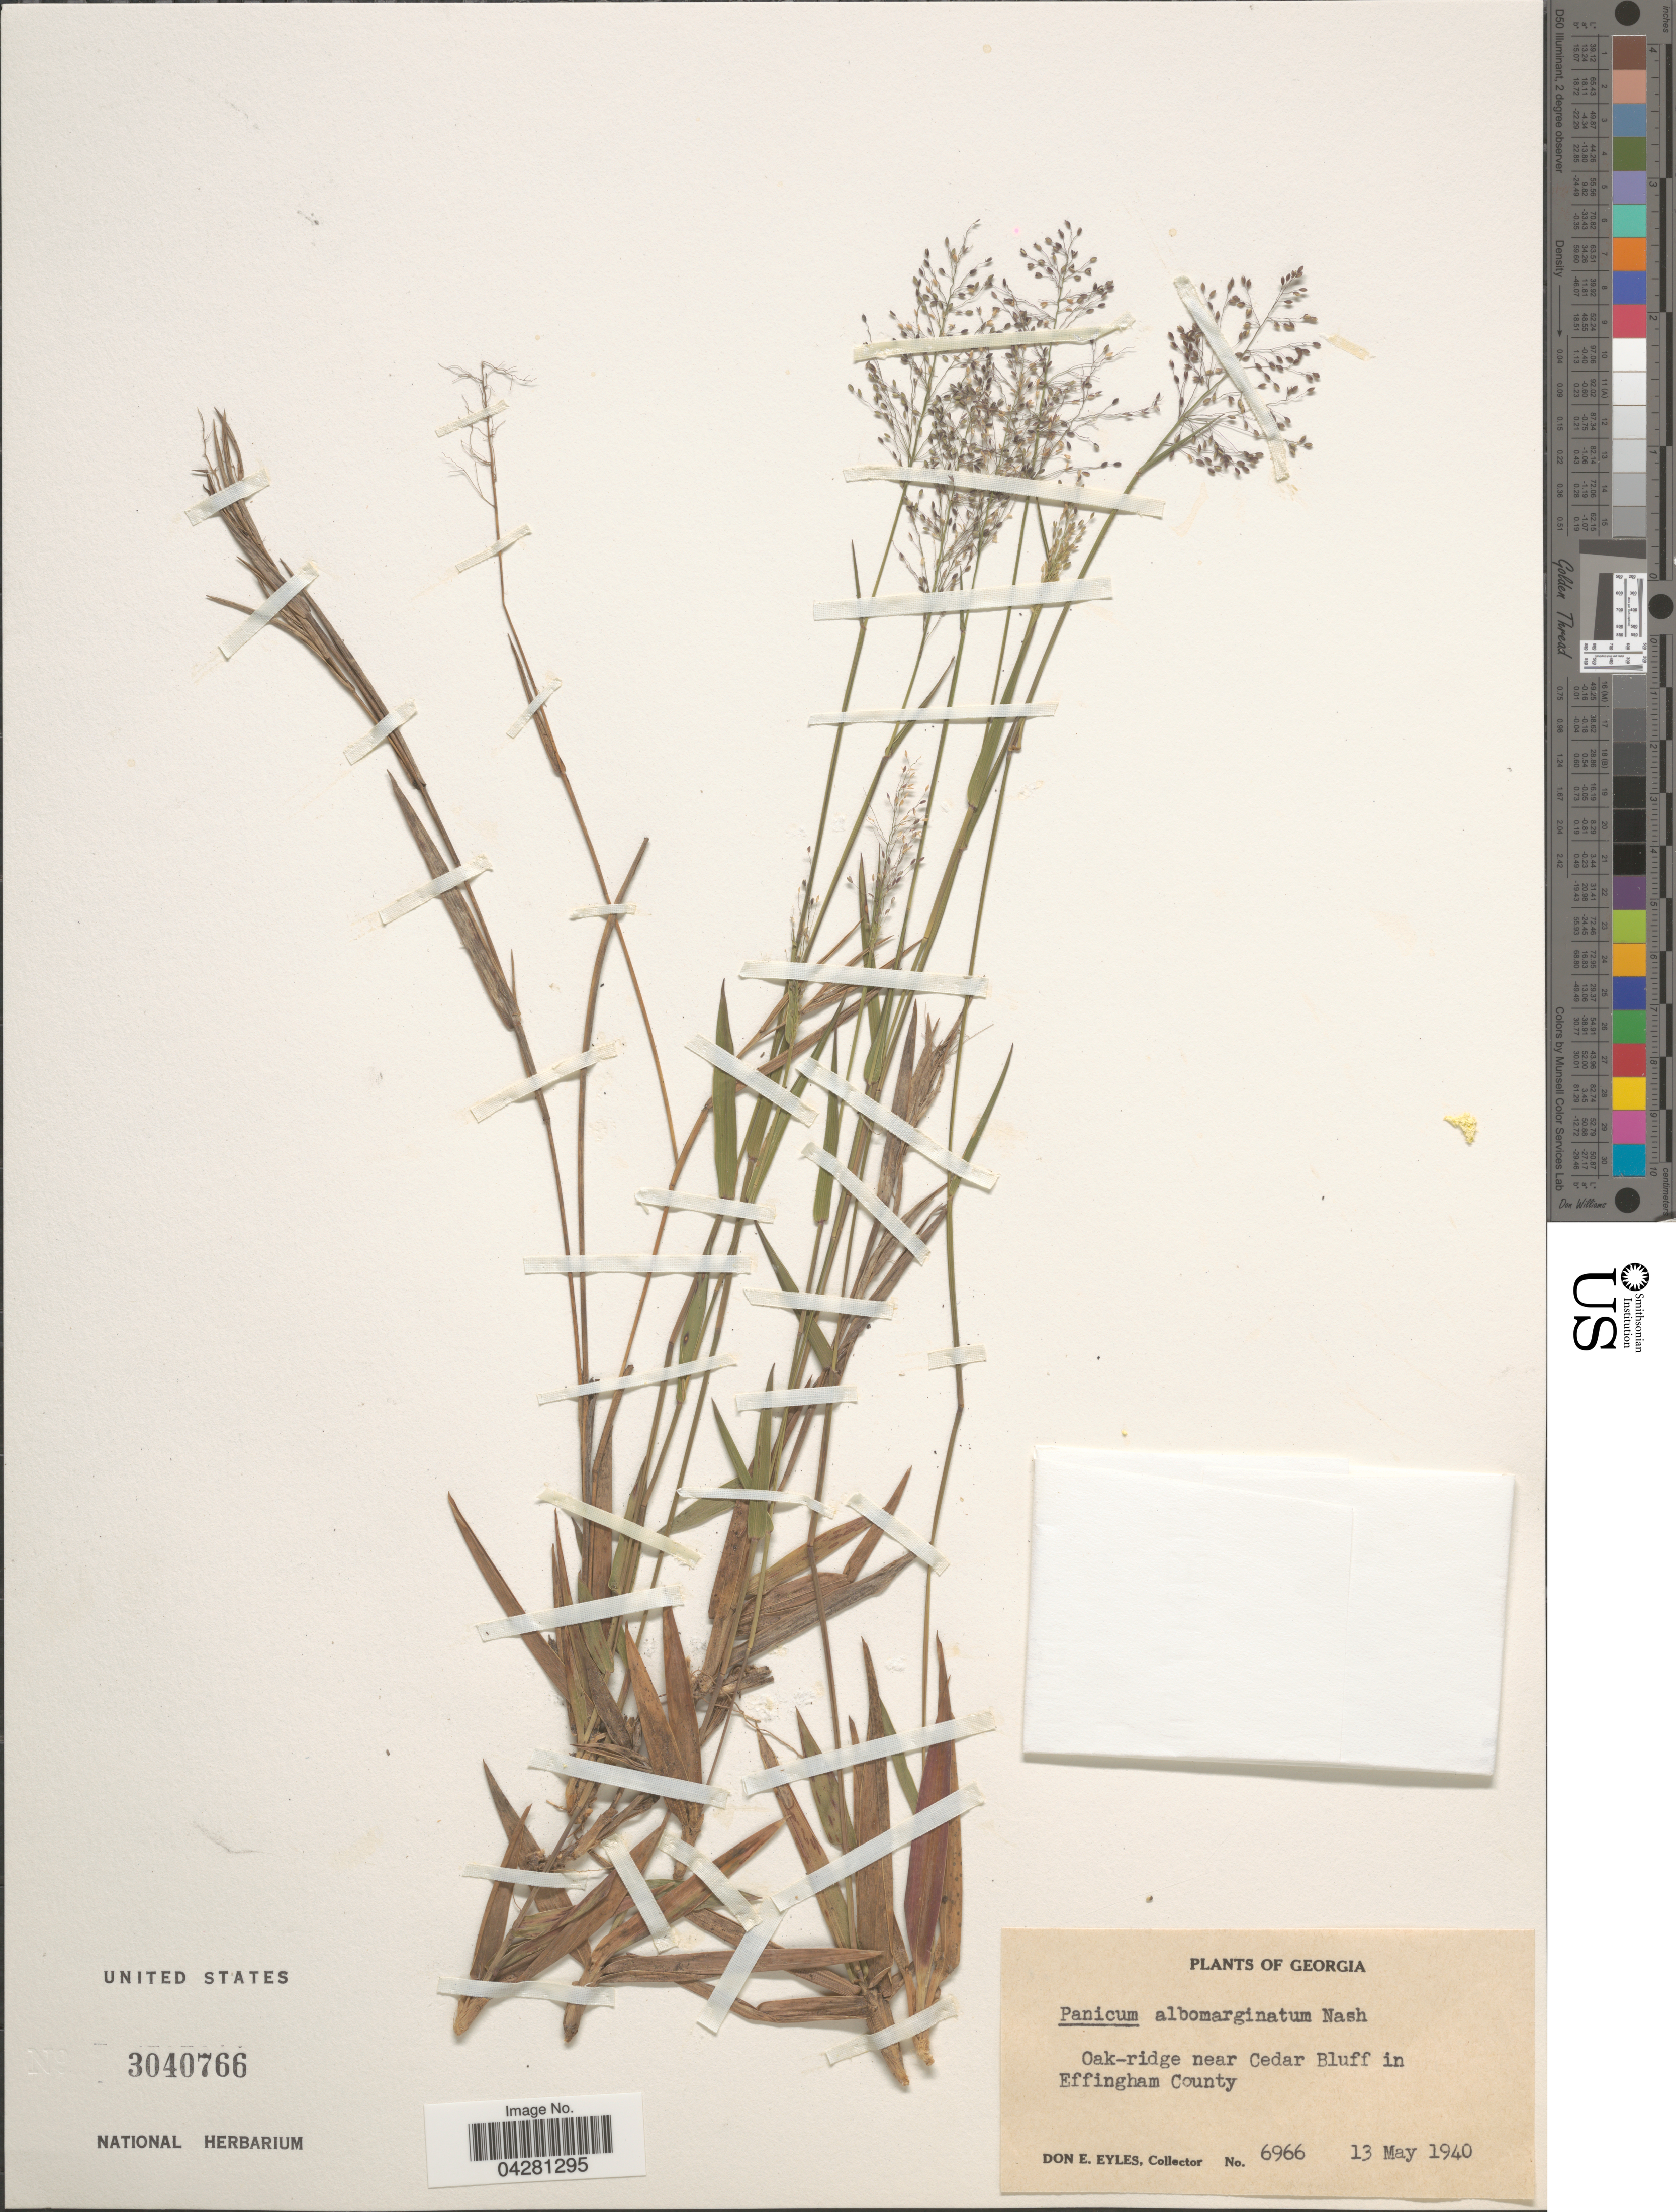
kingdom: Plantae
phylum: Tracheophyta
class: Liliopsida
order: Poales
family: Poaceae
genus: Dichanthelium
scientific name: Dichanthelium dichotomum var. unciphyllum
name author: (Trin.) Davidse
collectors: D. Eyles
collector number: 6966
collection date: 1940-05-13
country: United States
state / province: Georgia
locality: Oak-ridge near Cedar Bluff in Effingham County.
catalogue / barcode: US 3040766